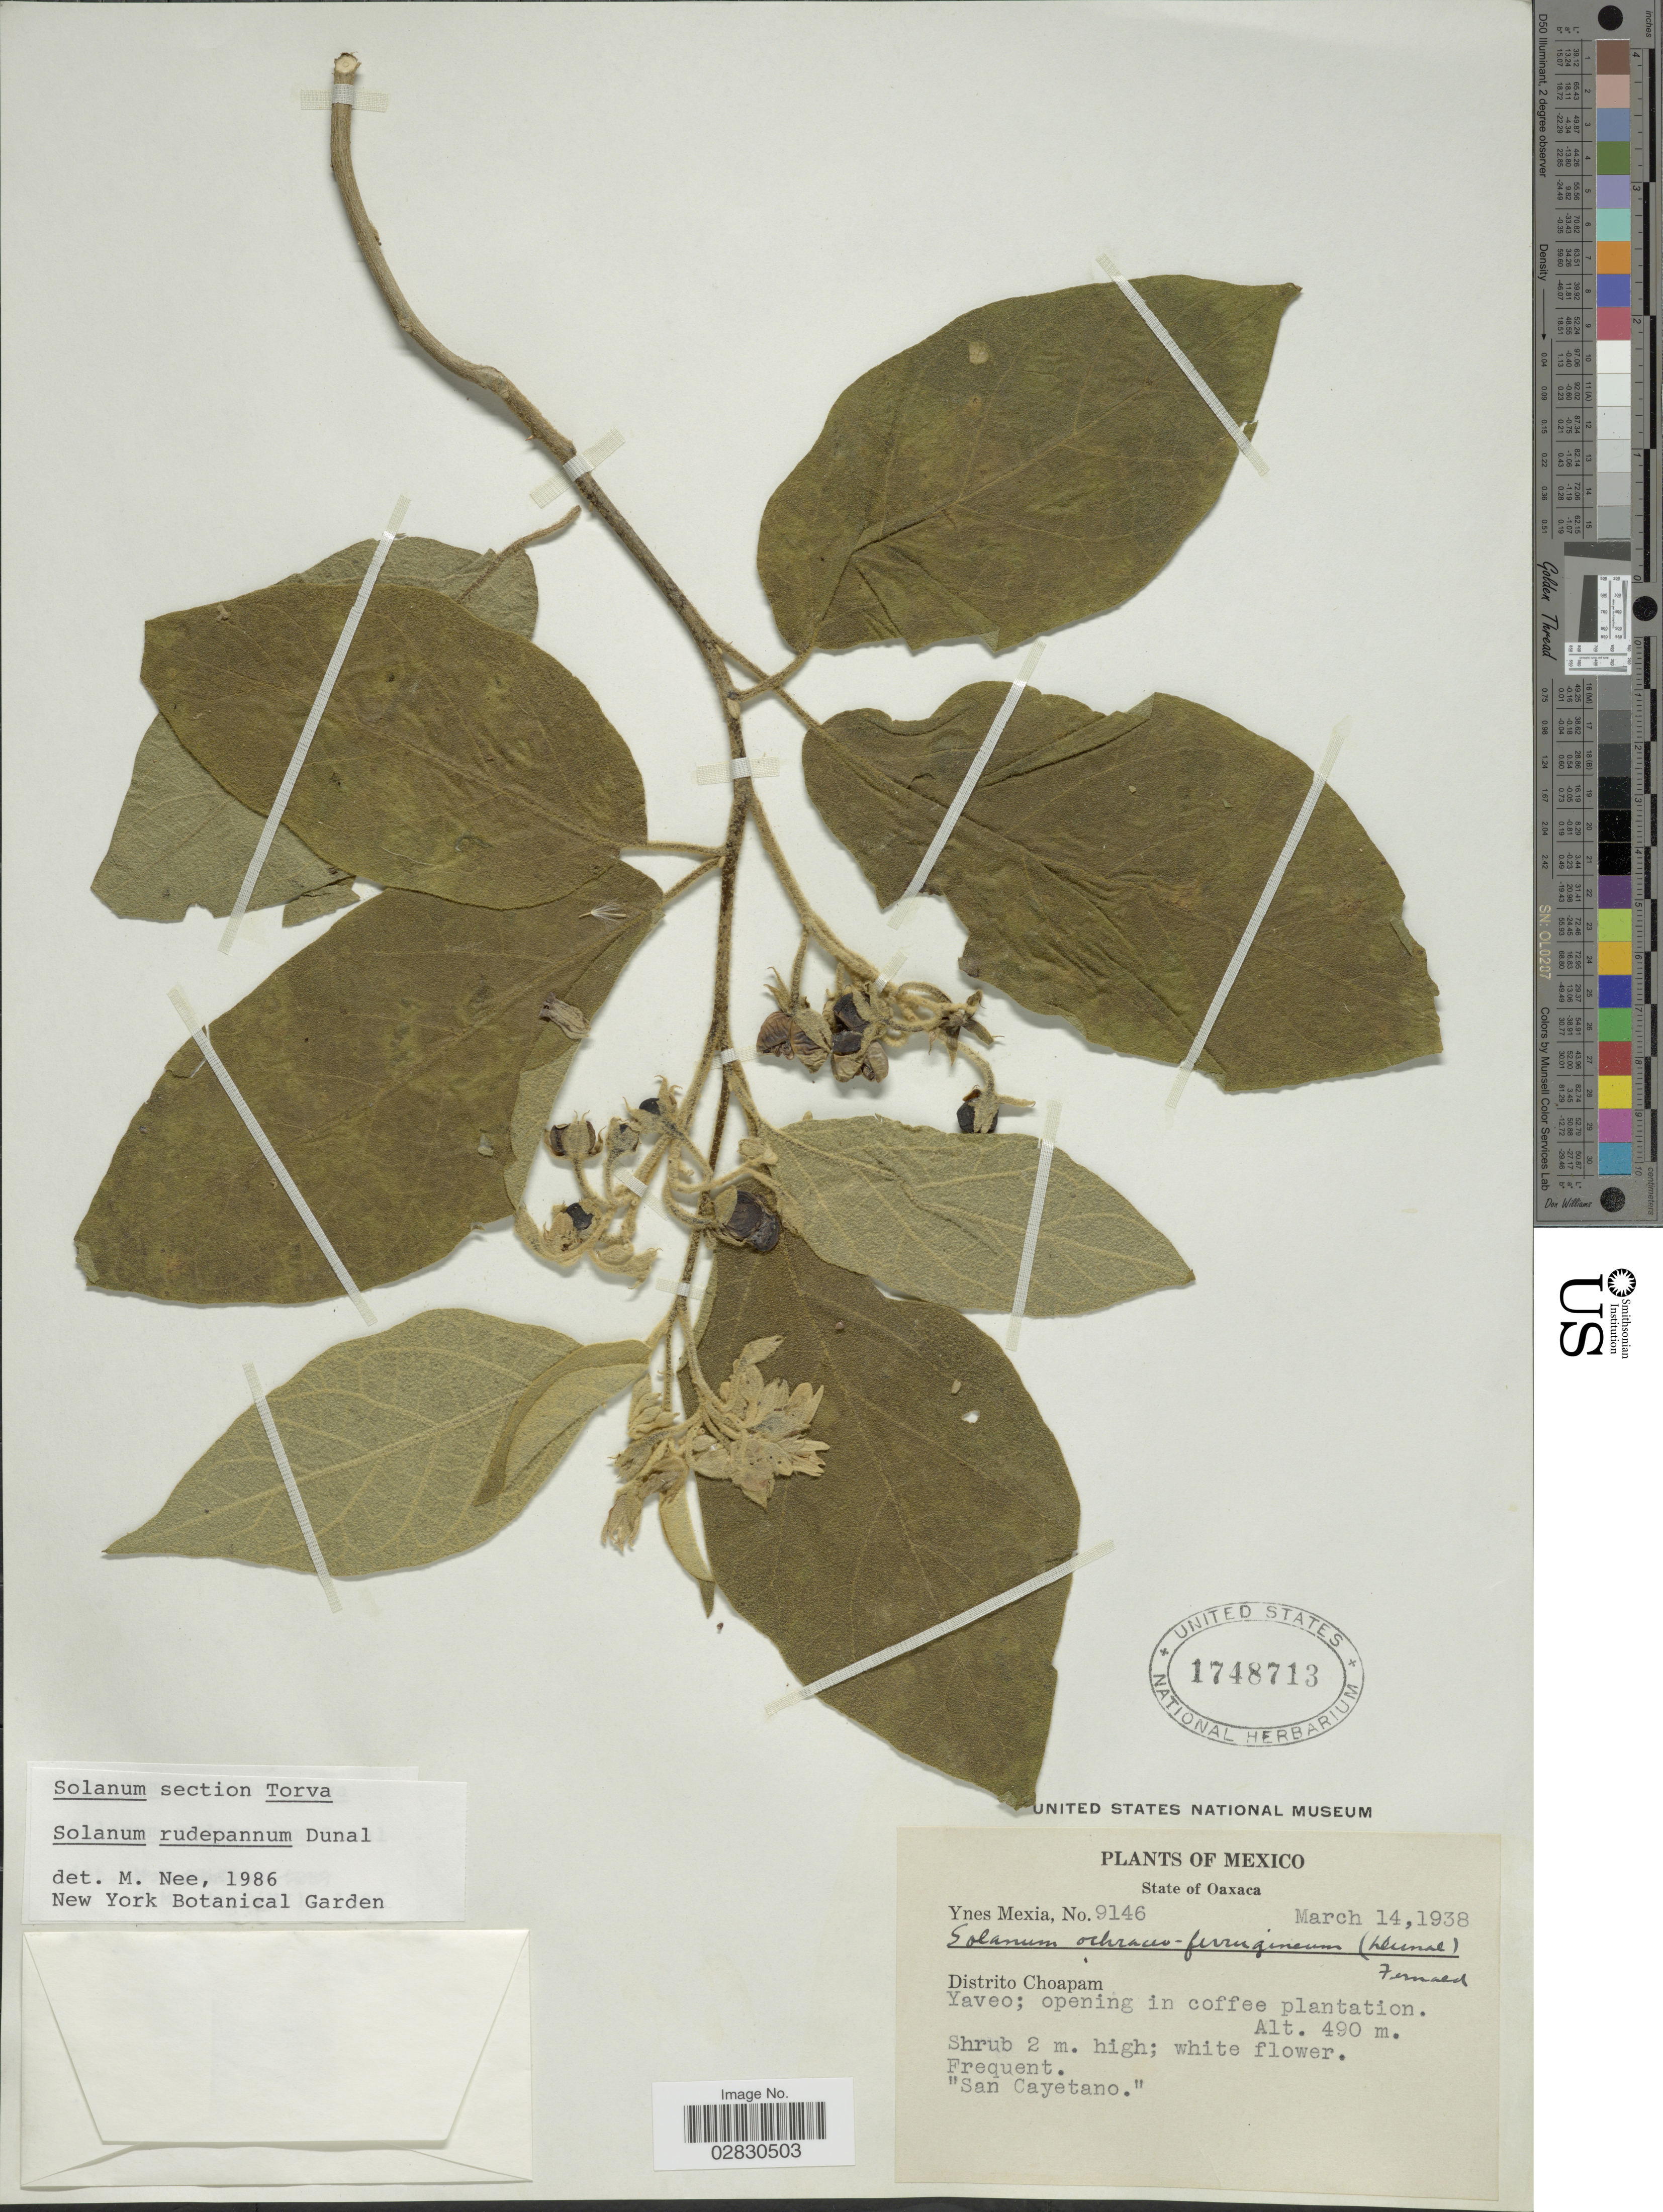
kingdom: Plantae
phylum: Tracheophyta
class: Magnoliopsida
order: Solanales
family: Solanaceae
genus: Solanum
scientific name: Solanum rudepannum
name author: Dunal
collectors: Y. Mexia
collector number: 9146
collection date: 1938-03-14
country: Mexico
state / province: Oaxaca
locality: Distrito Choapam. Yaveo.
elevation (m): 490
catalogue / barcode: US 1748713